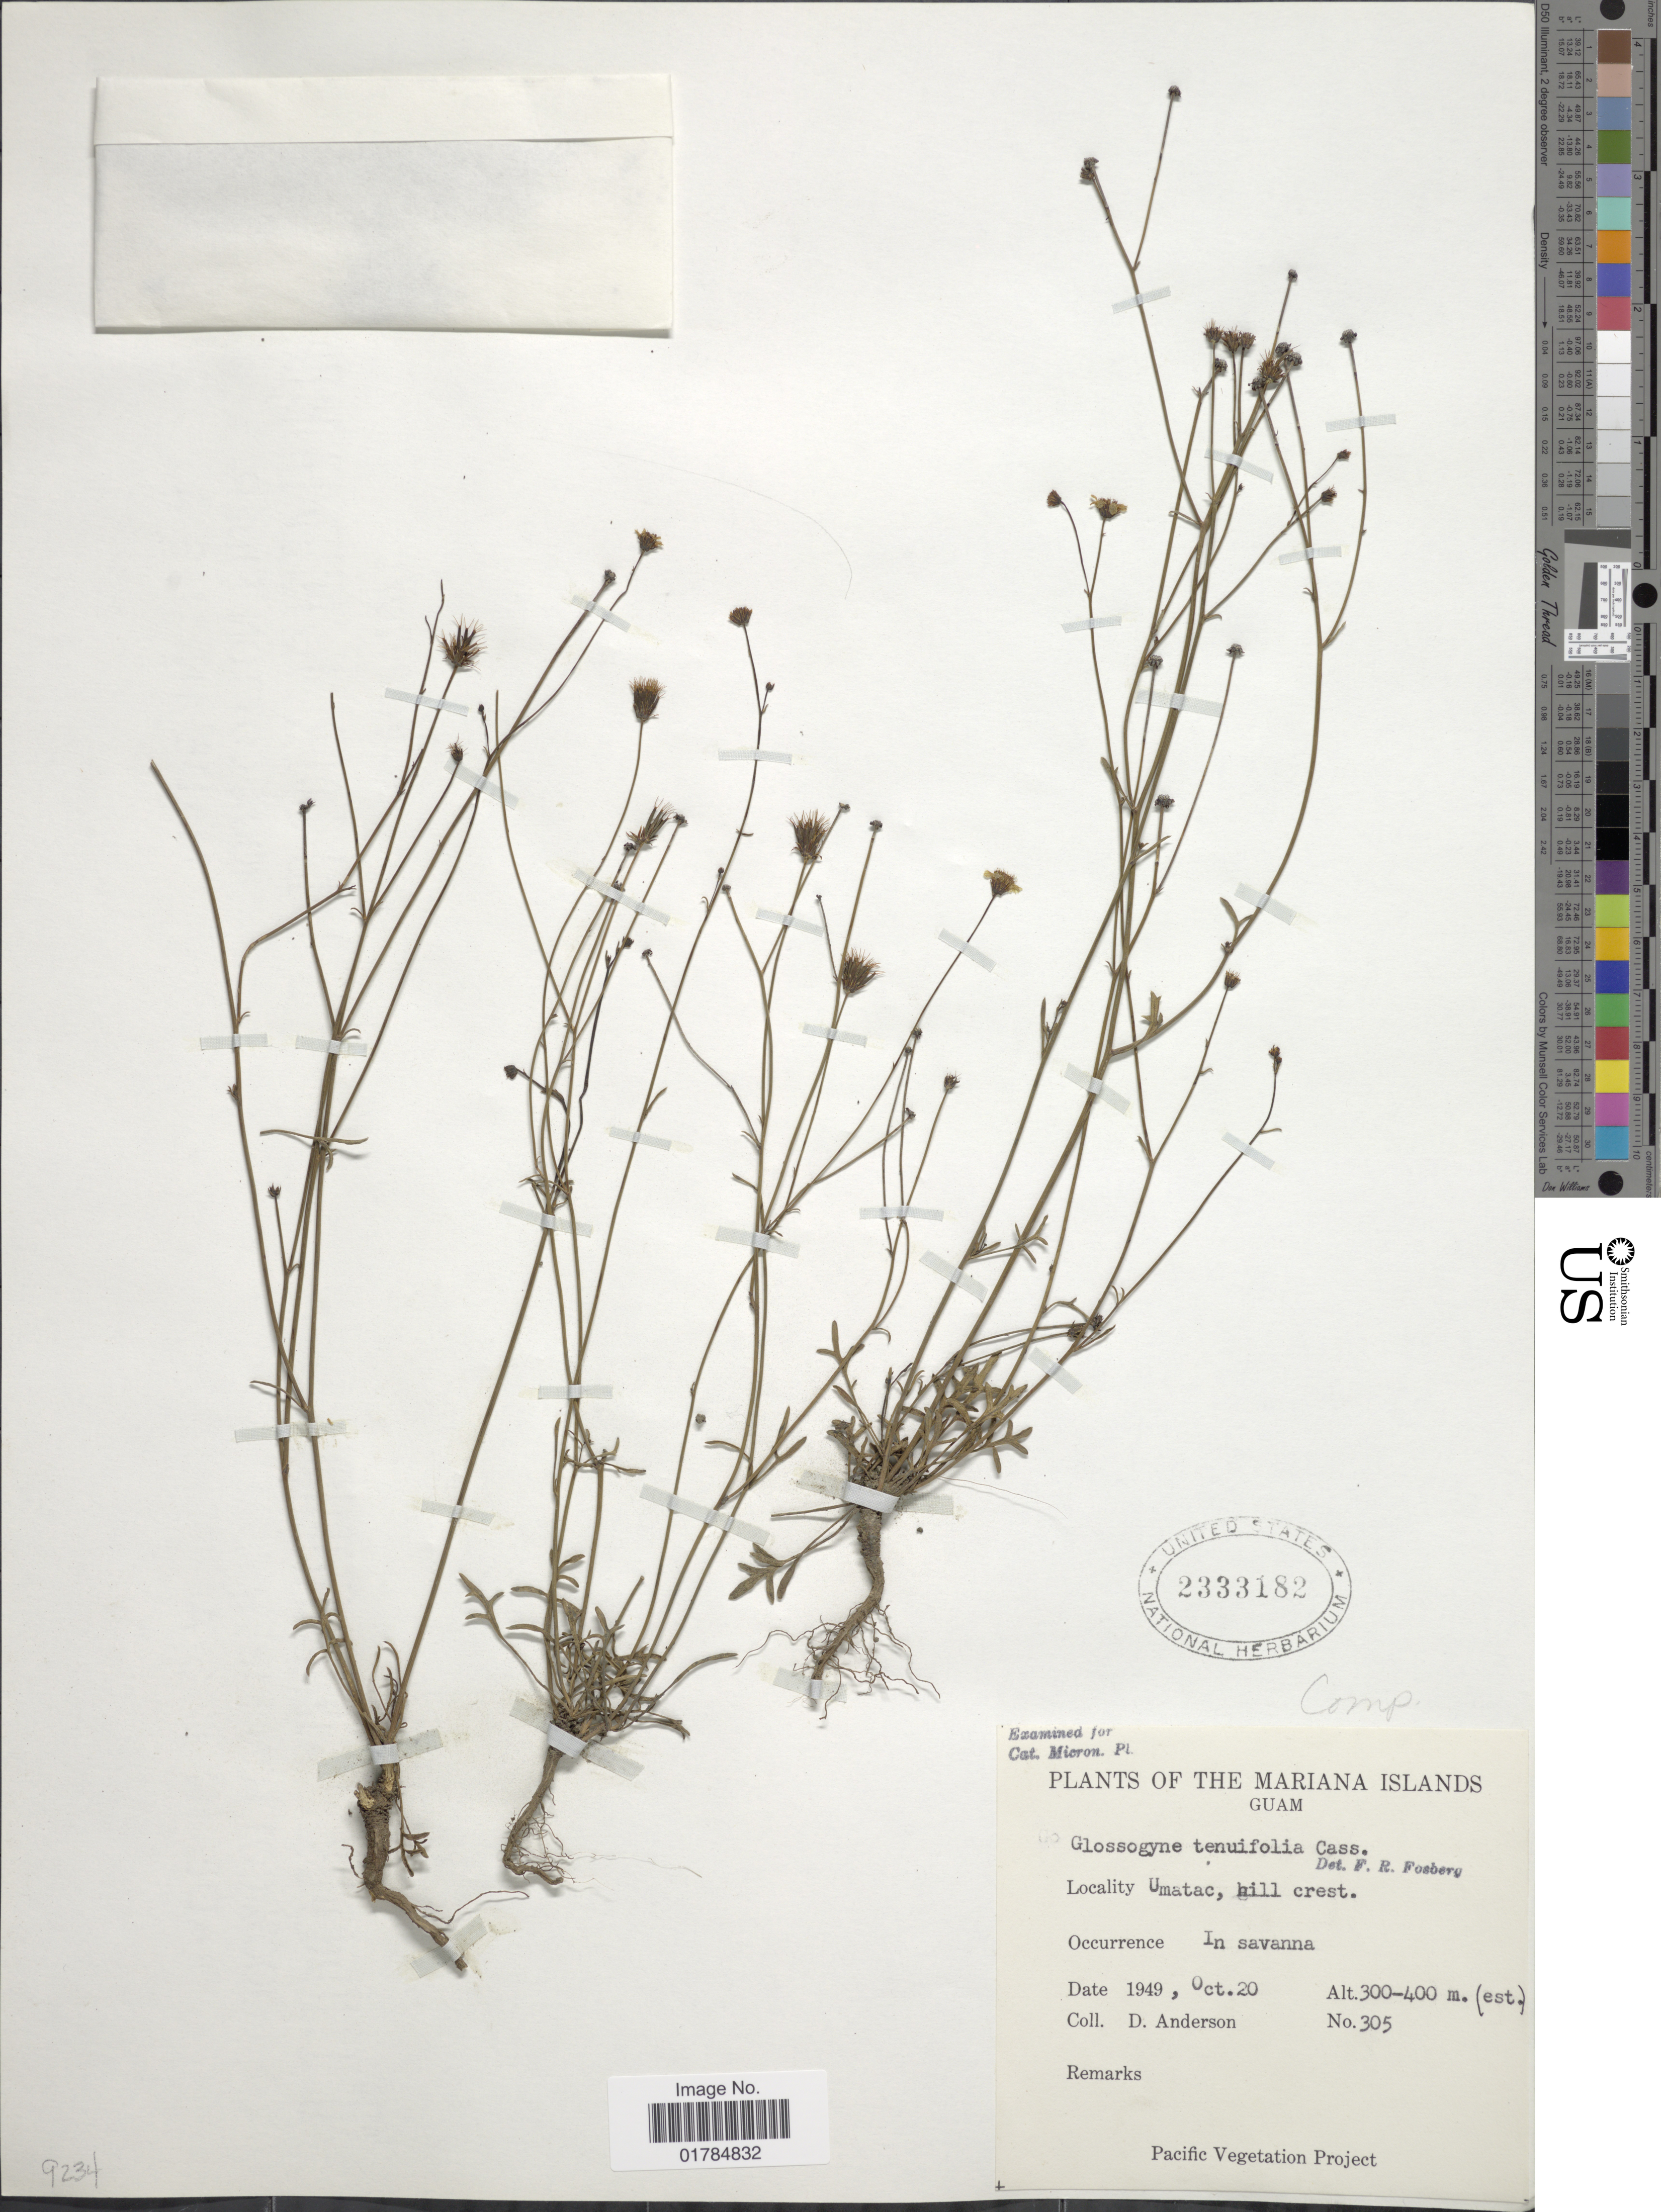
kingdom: Plantae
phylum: Tracheophyta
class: Magnoliopsida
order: Asterales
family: Asteraceae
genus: Glossogyne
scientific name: Glossogyne tenuifolia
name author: (Labill.)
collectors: D. Anderson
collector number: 305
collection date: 1949-10-20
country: Guam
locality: Mariana Islands, Umatac, hill crest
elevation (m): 300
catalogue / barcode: US 2333182